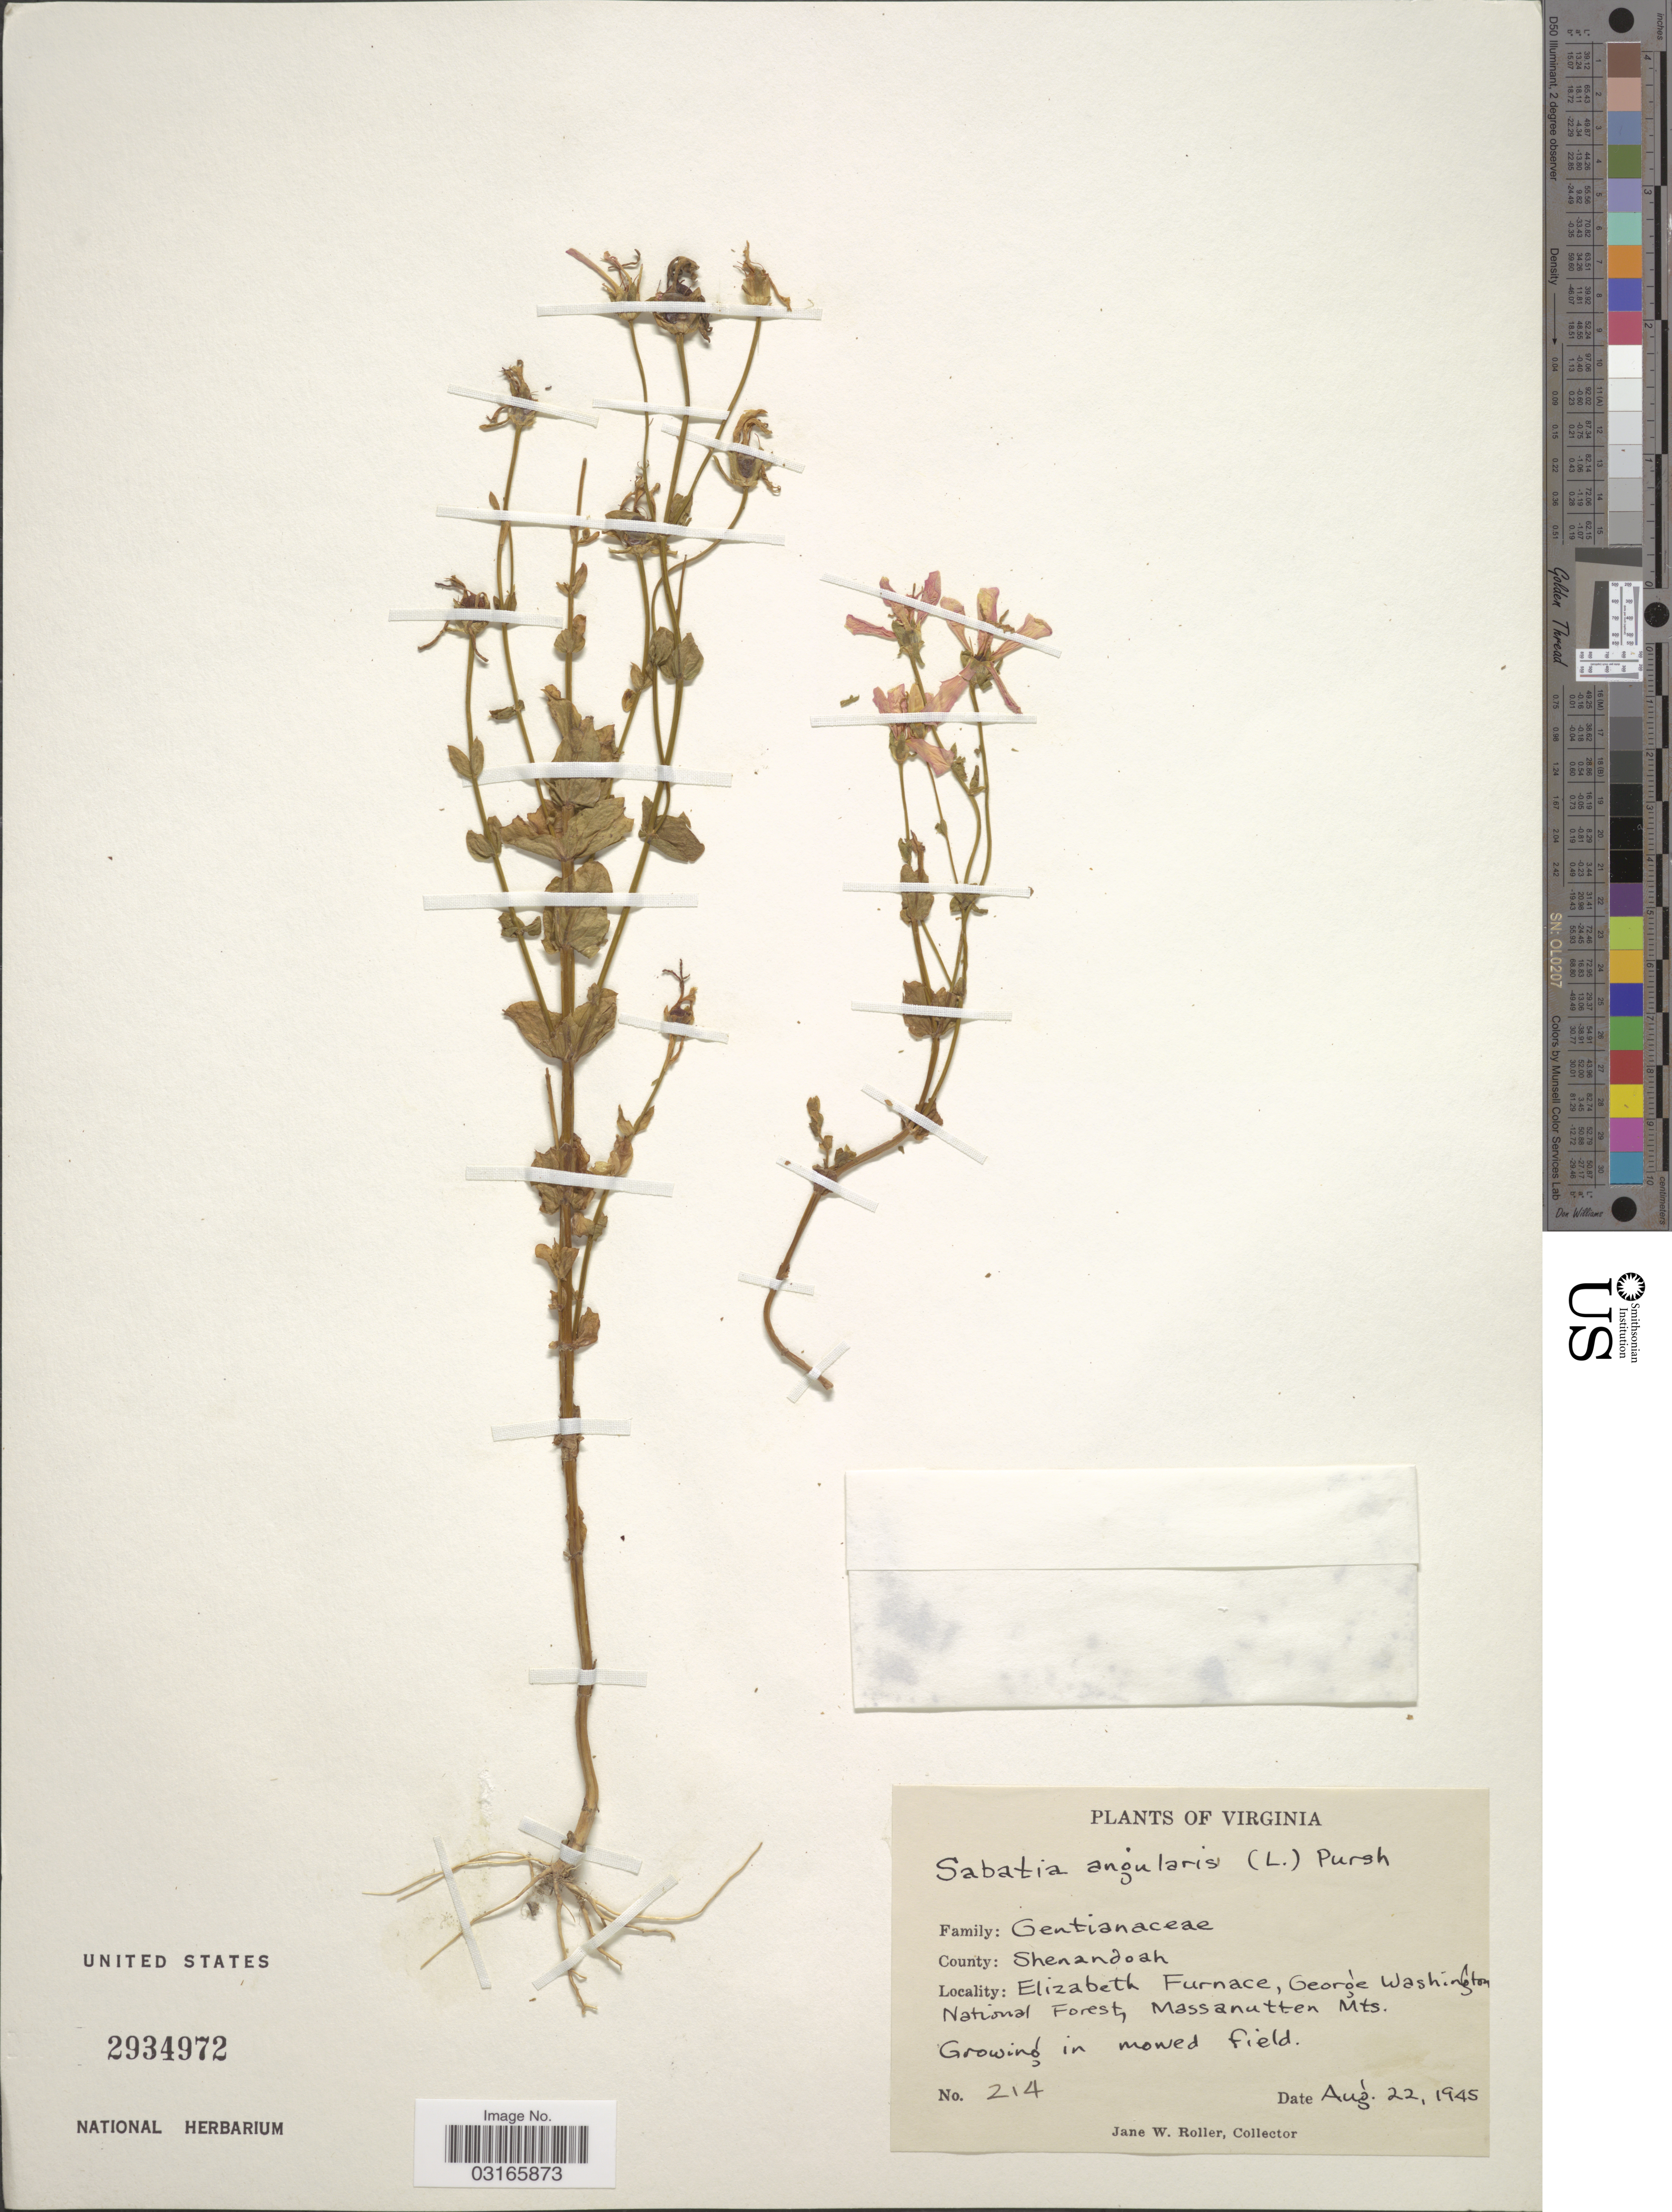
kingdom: Plantae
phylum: Tracheophyta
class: Magnoliopsida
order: Gentianales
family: Gentianaceae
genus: Sabatia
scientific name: Sabatia angularis (L.) Pursh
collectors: J. W. Roller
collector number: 214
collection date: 1945-08-22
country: United States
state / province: Virginia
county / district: Shenandoah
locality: County: Shenandoah, Elizabeth Furnace, George Washington National Forest, Massanutten Mts.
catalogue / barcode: US 2934972